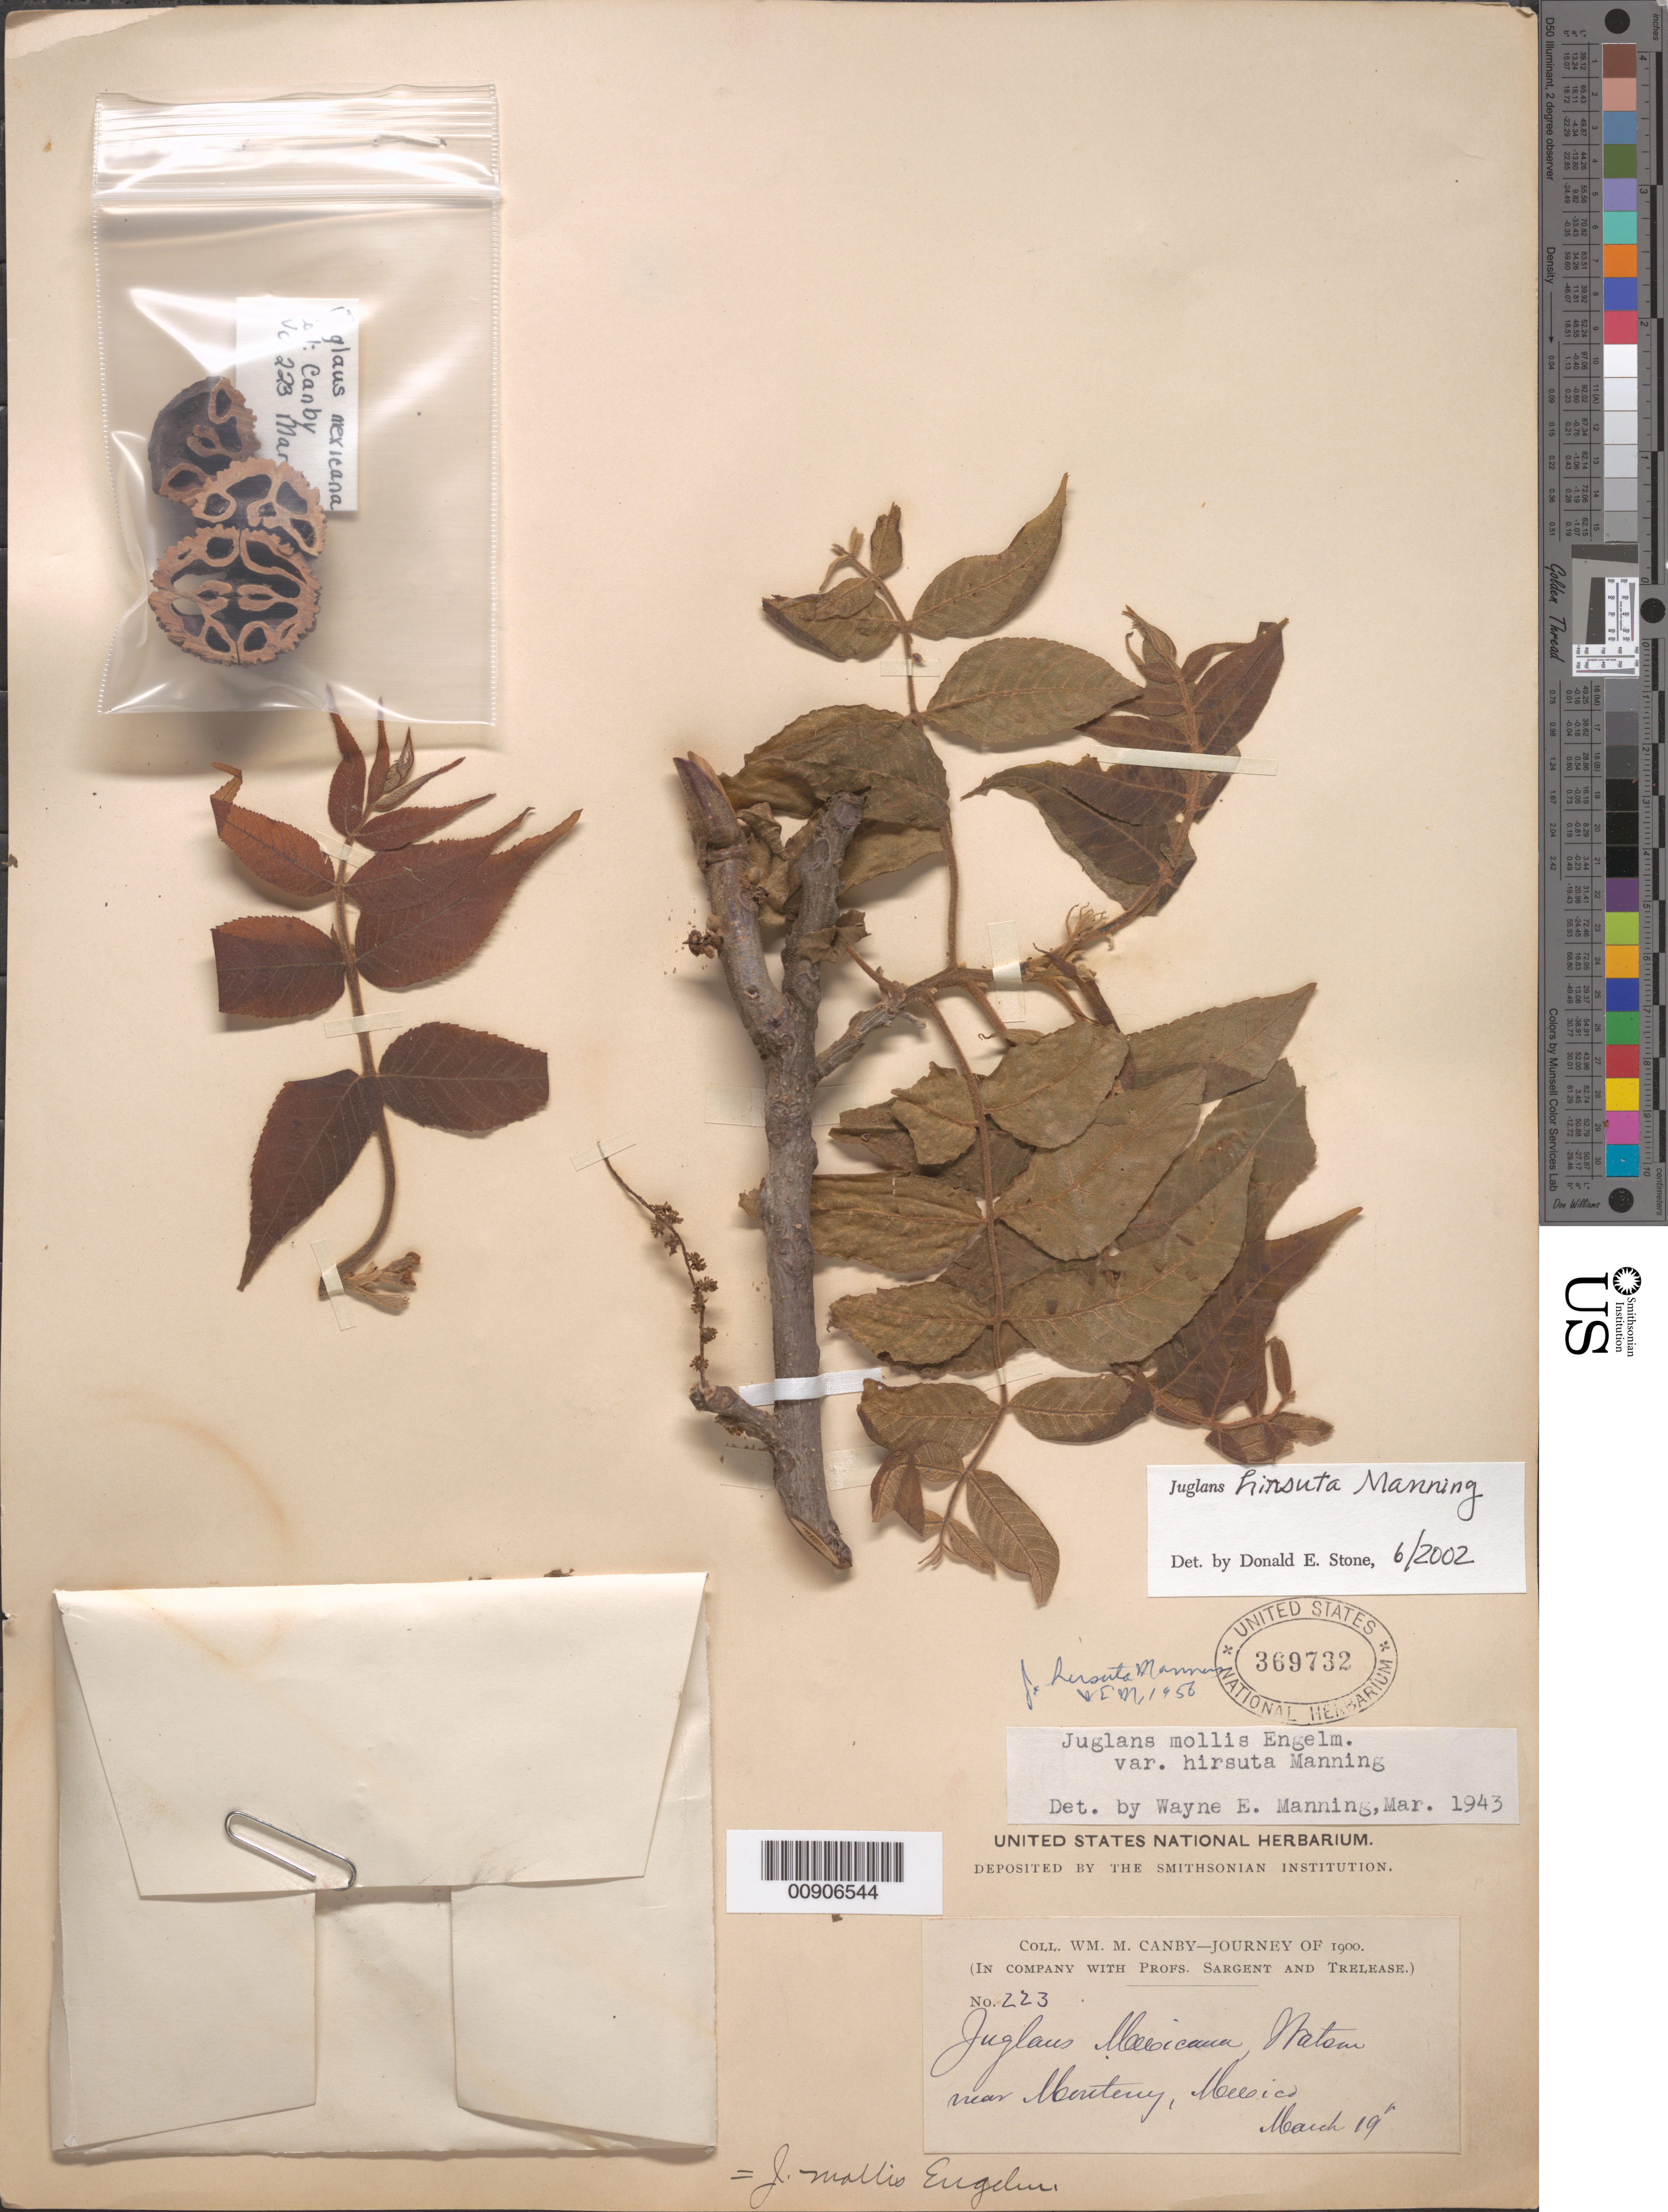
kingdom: Plantae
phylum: Tracheophyta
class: Magnoliopsida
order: Fagales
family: Juglandaceae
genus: Juglans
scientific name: Juglans hirsuta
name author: W.E. Manning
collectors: W. M. Canby, -- Sargent & -- Trelease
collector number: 223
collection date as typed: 19 Mar 1900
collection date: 1900-03-19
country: Mexico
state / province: Nuevo León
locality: Near Monterrey, Nuevo León.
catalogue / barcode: US 369732